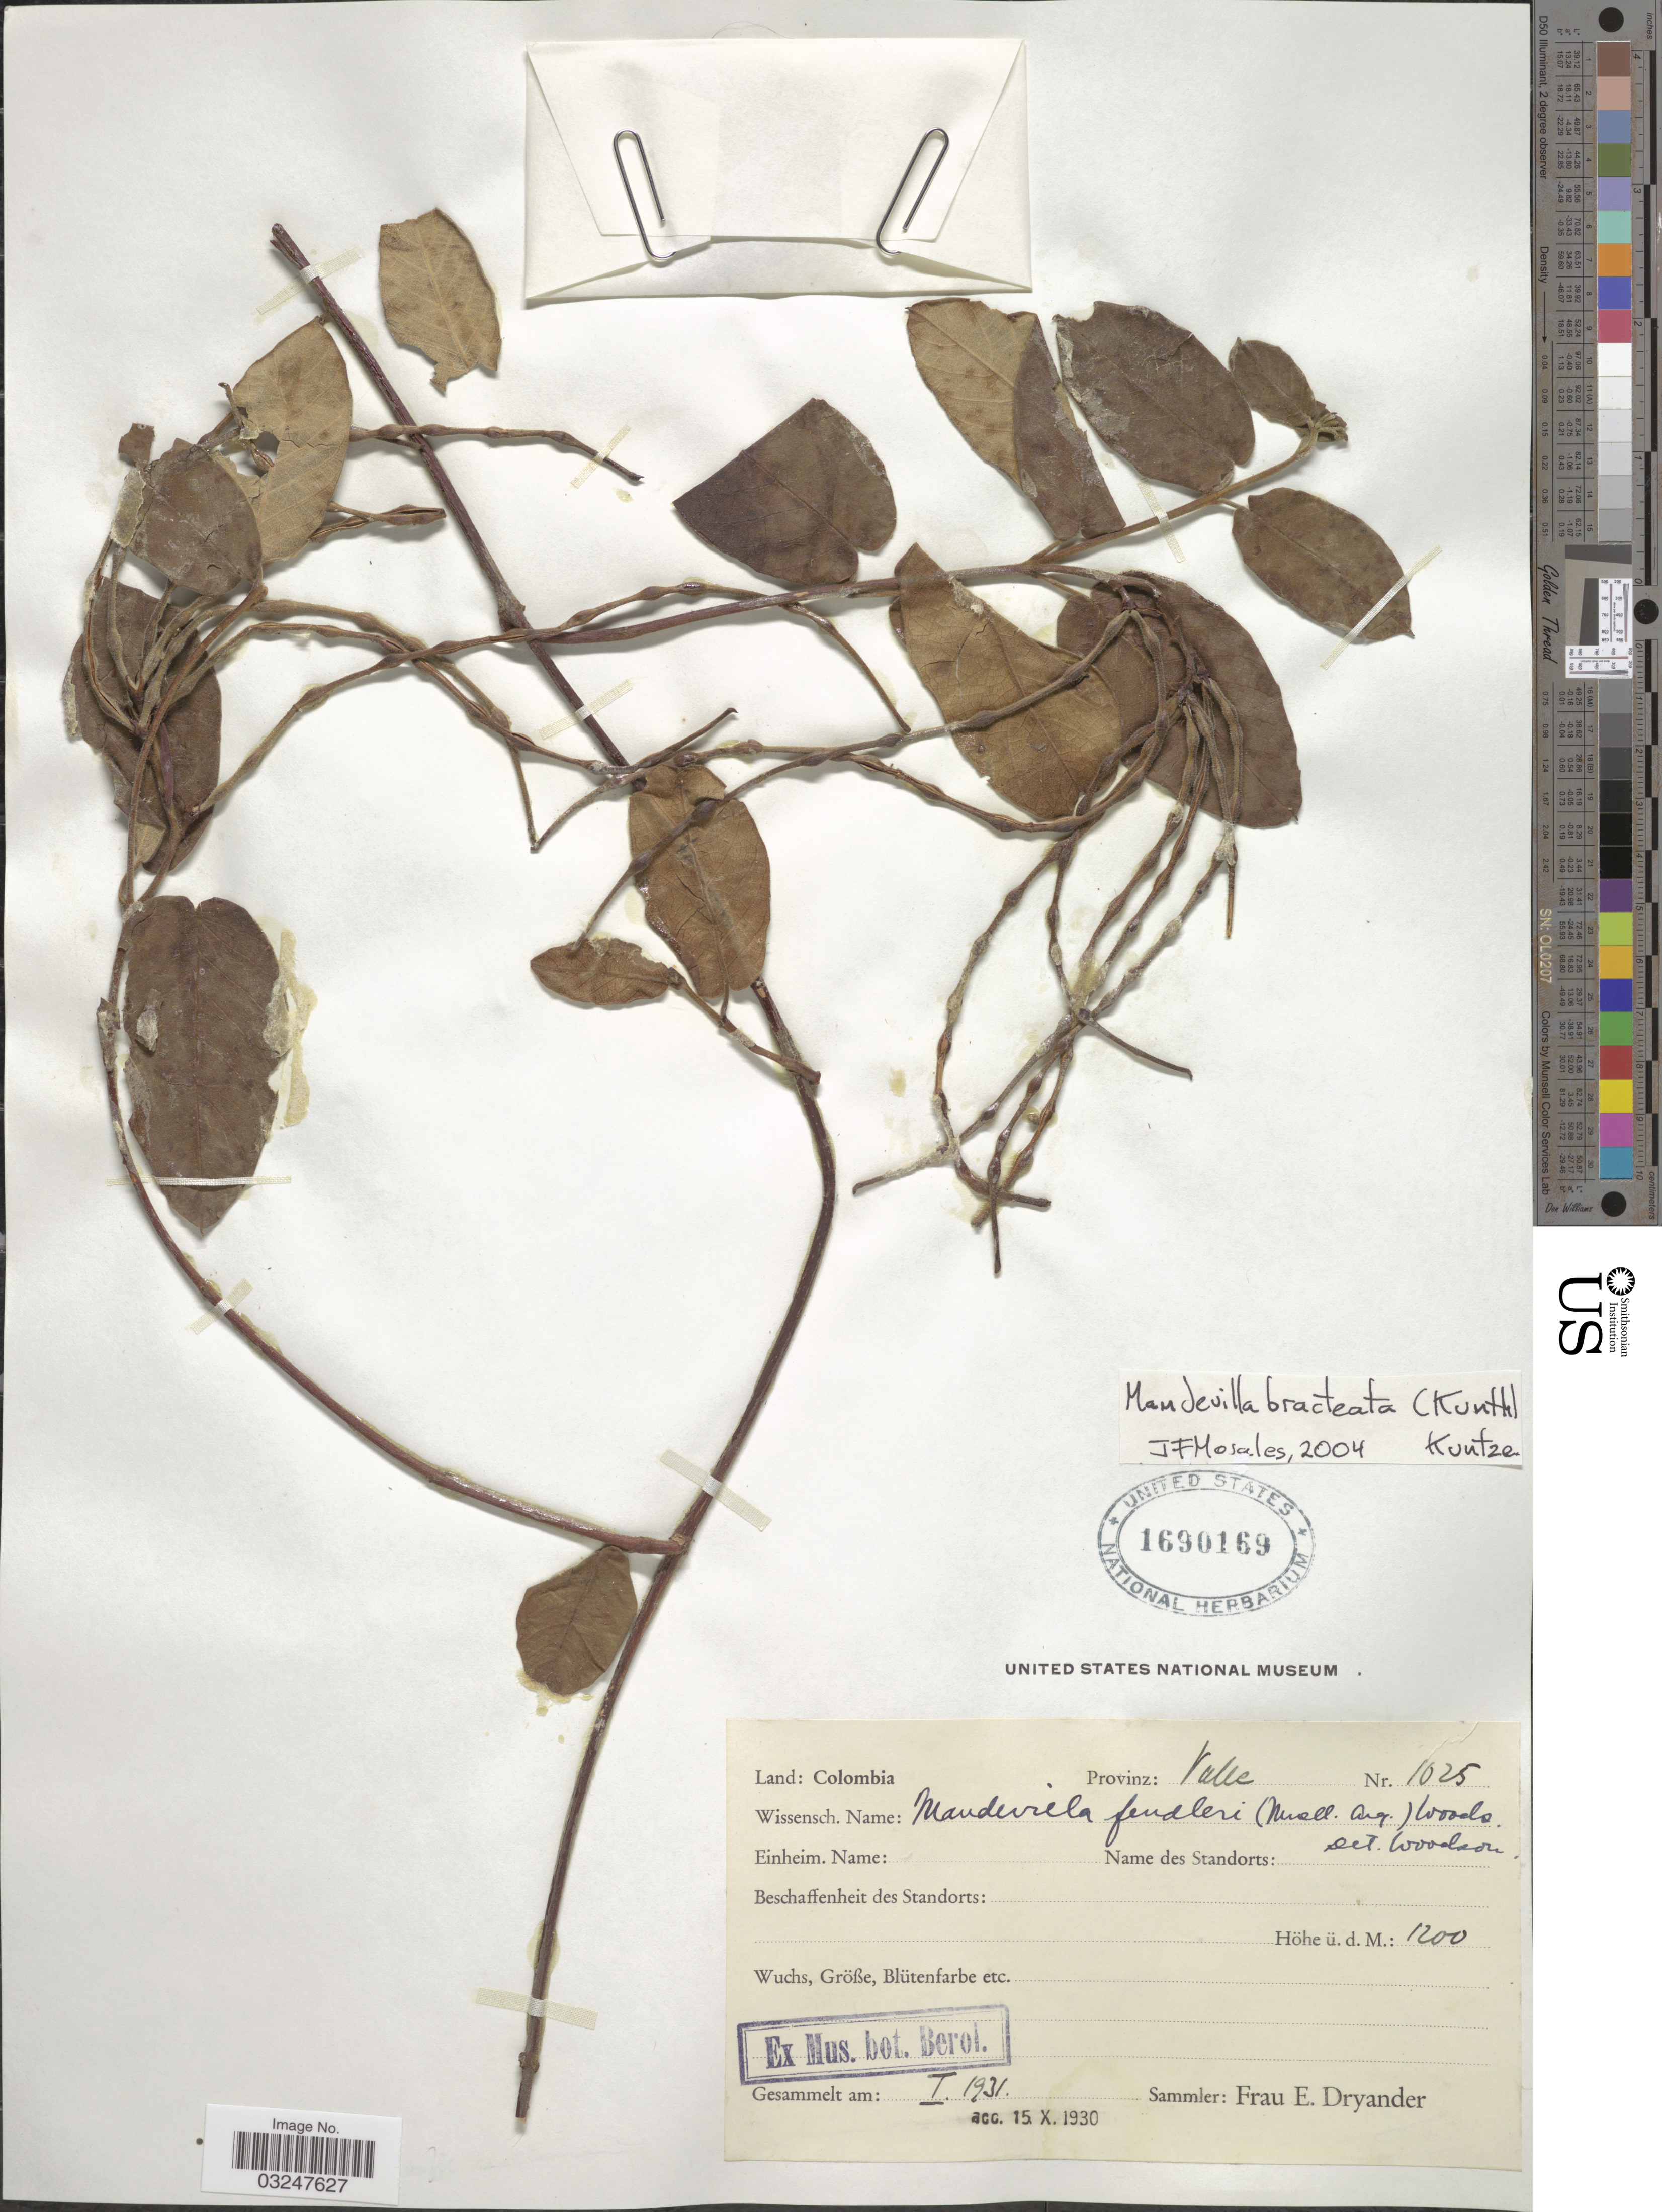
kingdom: Plantae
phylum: Tracheophyta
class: Magnoliopsida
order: Gentianales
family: Apocynaceae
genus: Mandevilla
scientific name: Mandevilla bracteata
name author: (Kunth) Kuntze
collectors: F. Dryander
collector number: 1025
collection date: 1931-01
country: Colombia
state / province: Valle del Cauca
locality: Provinz: Valle.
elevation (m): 1200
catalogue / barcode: US 1690169